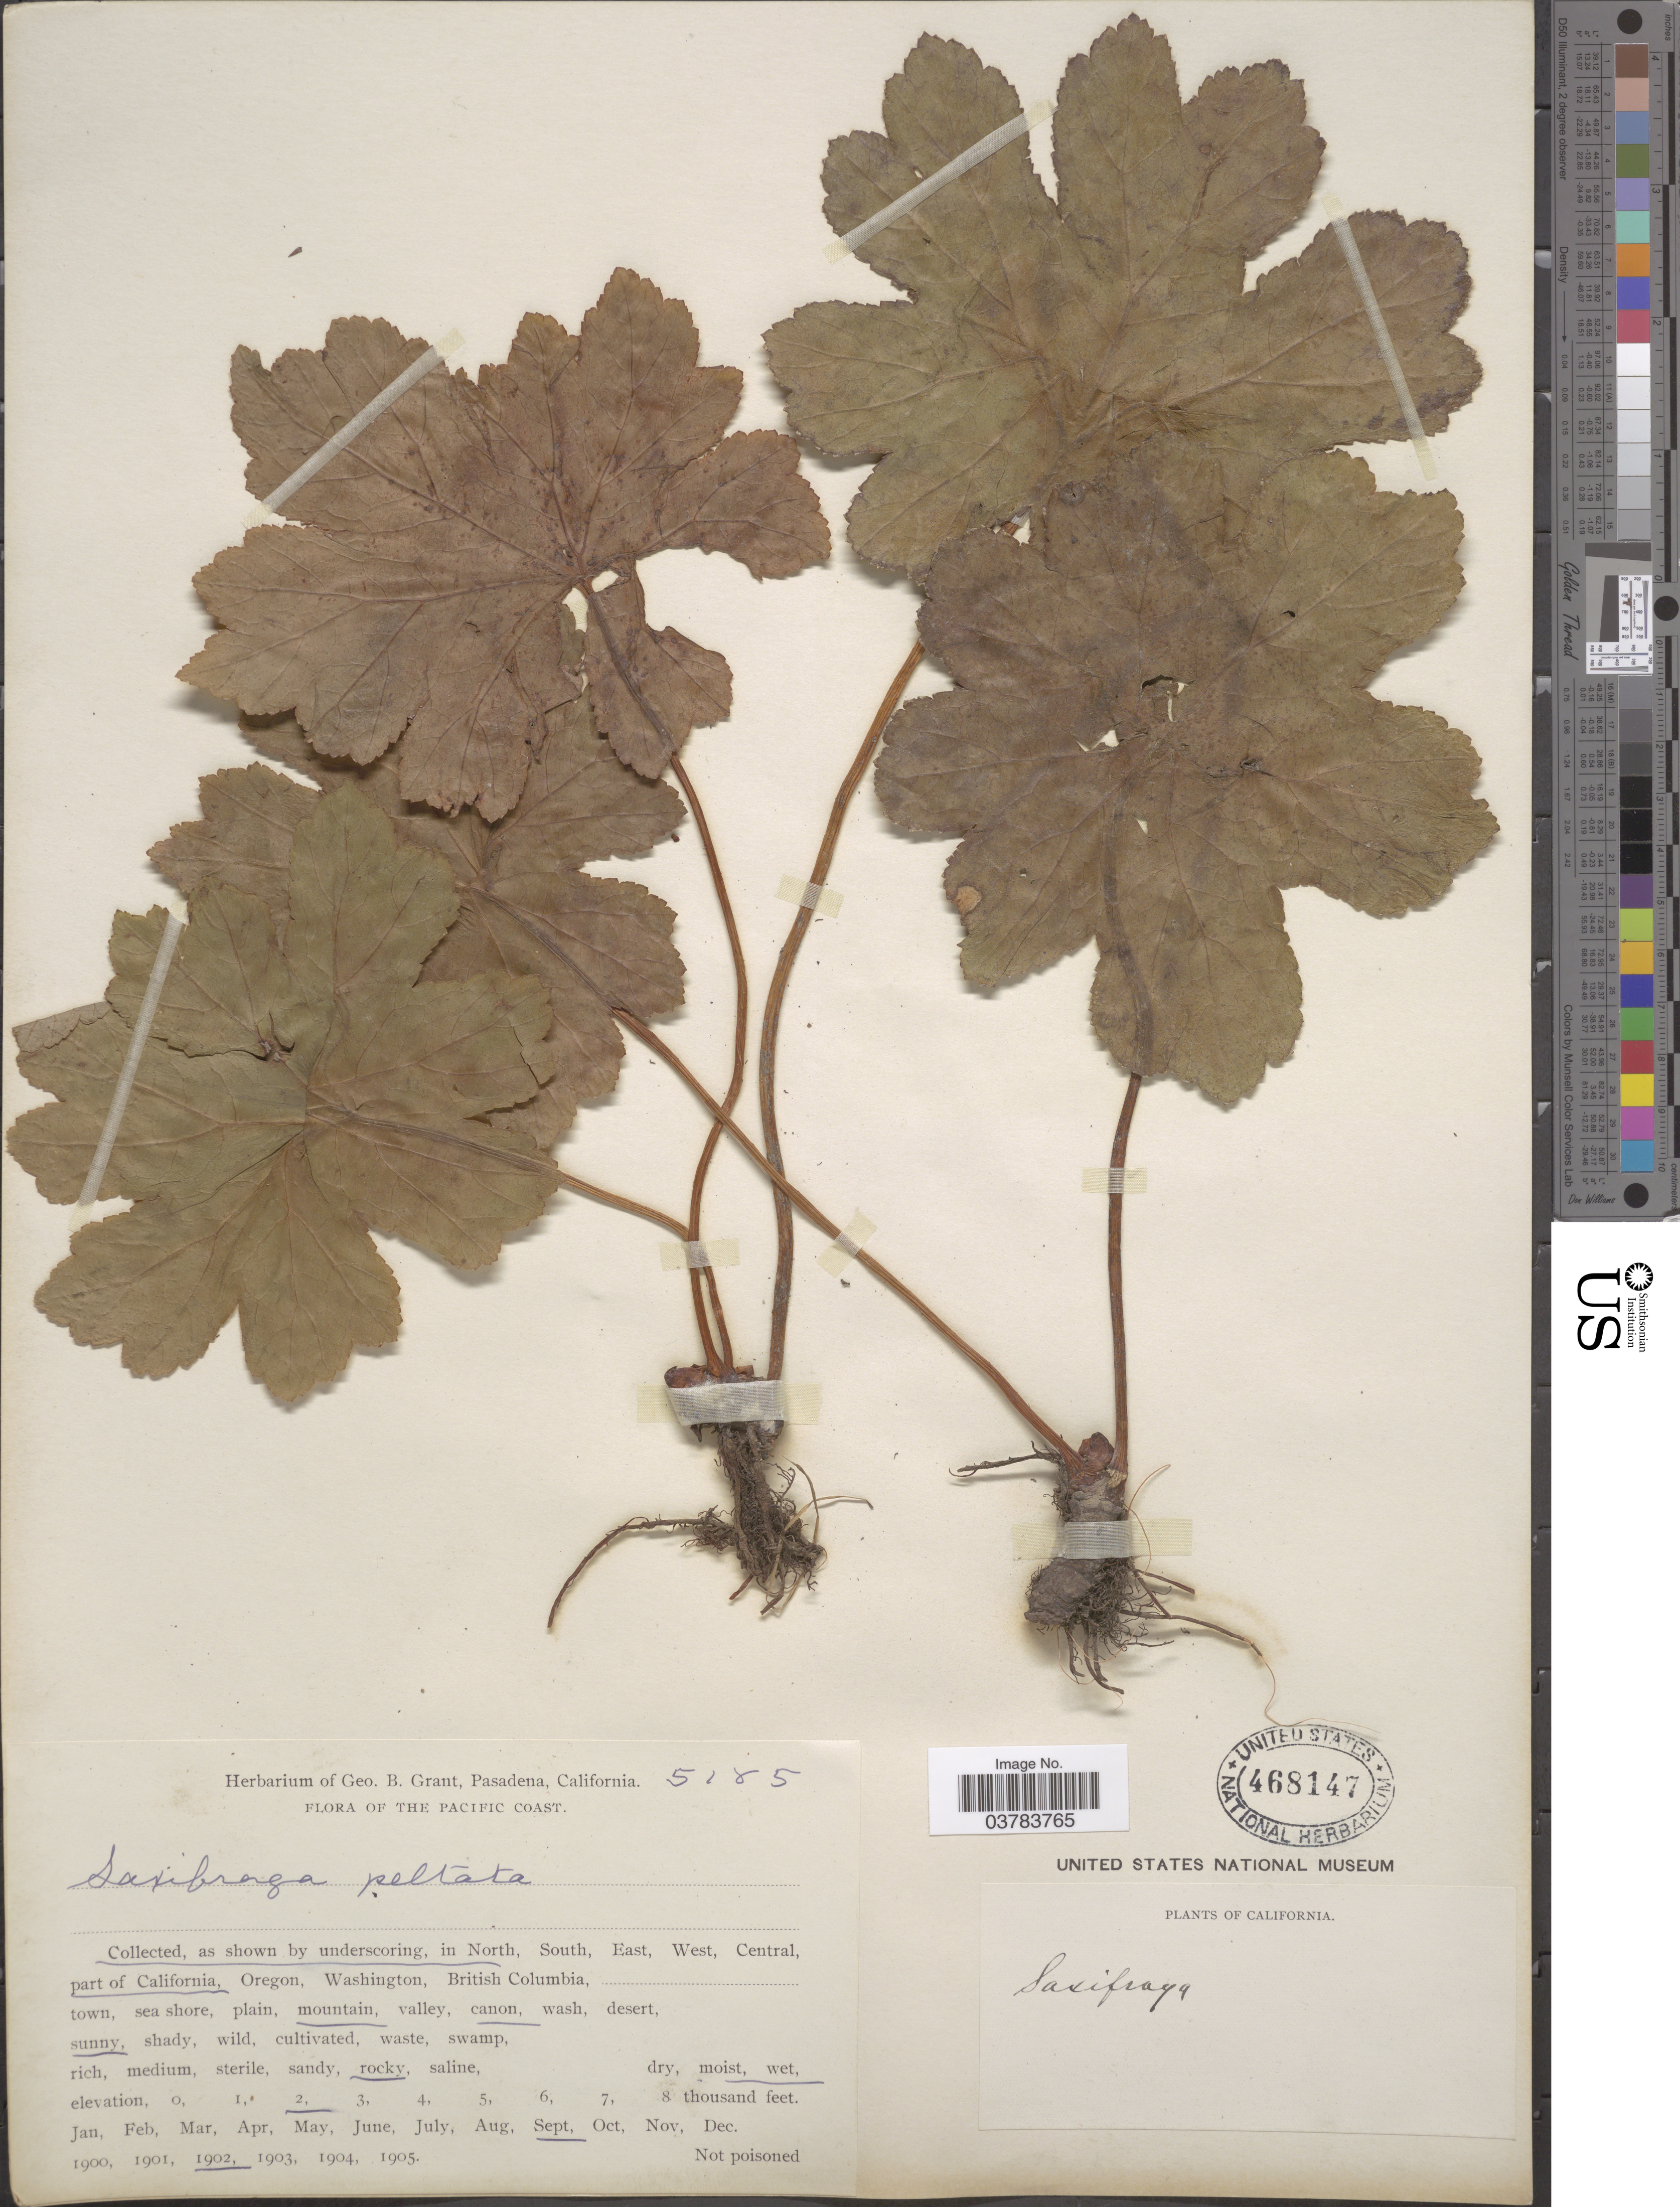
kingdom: Plantae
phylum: Tracheophyta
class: Magnoliopsida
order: Saxifragales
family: Saxifragaceae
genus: Darmera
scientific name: Darmera peltata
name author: (Torr. ex Benth.) Voss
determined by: Strong, Mark T., (BOT), Smithsonian Institution - National Museum of Natural History (UNITED STATES)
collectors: ex herb. Geo. B. Grant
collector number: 5185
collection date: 1902-09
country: United States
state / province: California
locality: The Pacific Coast. In North part of California.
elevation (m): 610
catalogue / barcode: US 468147